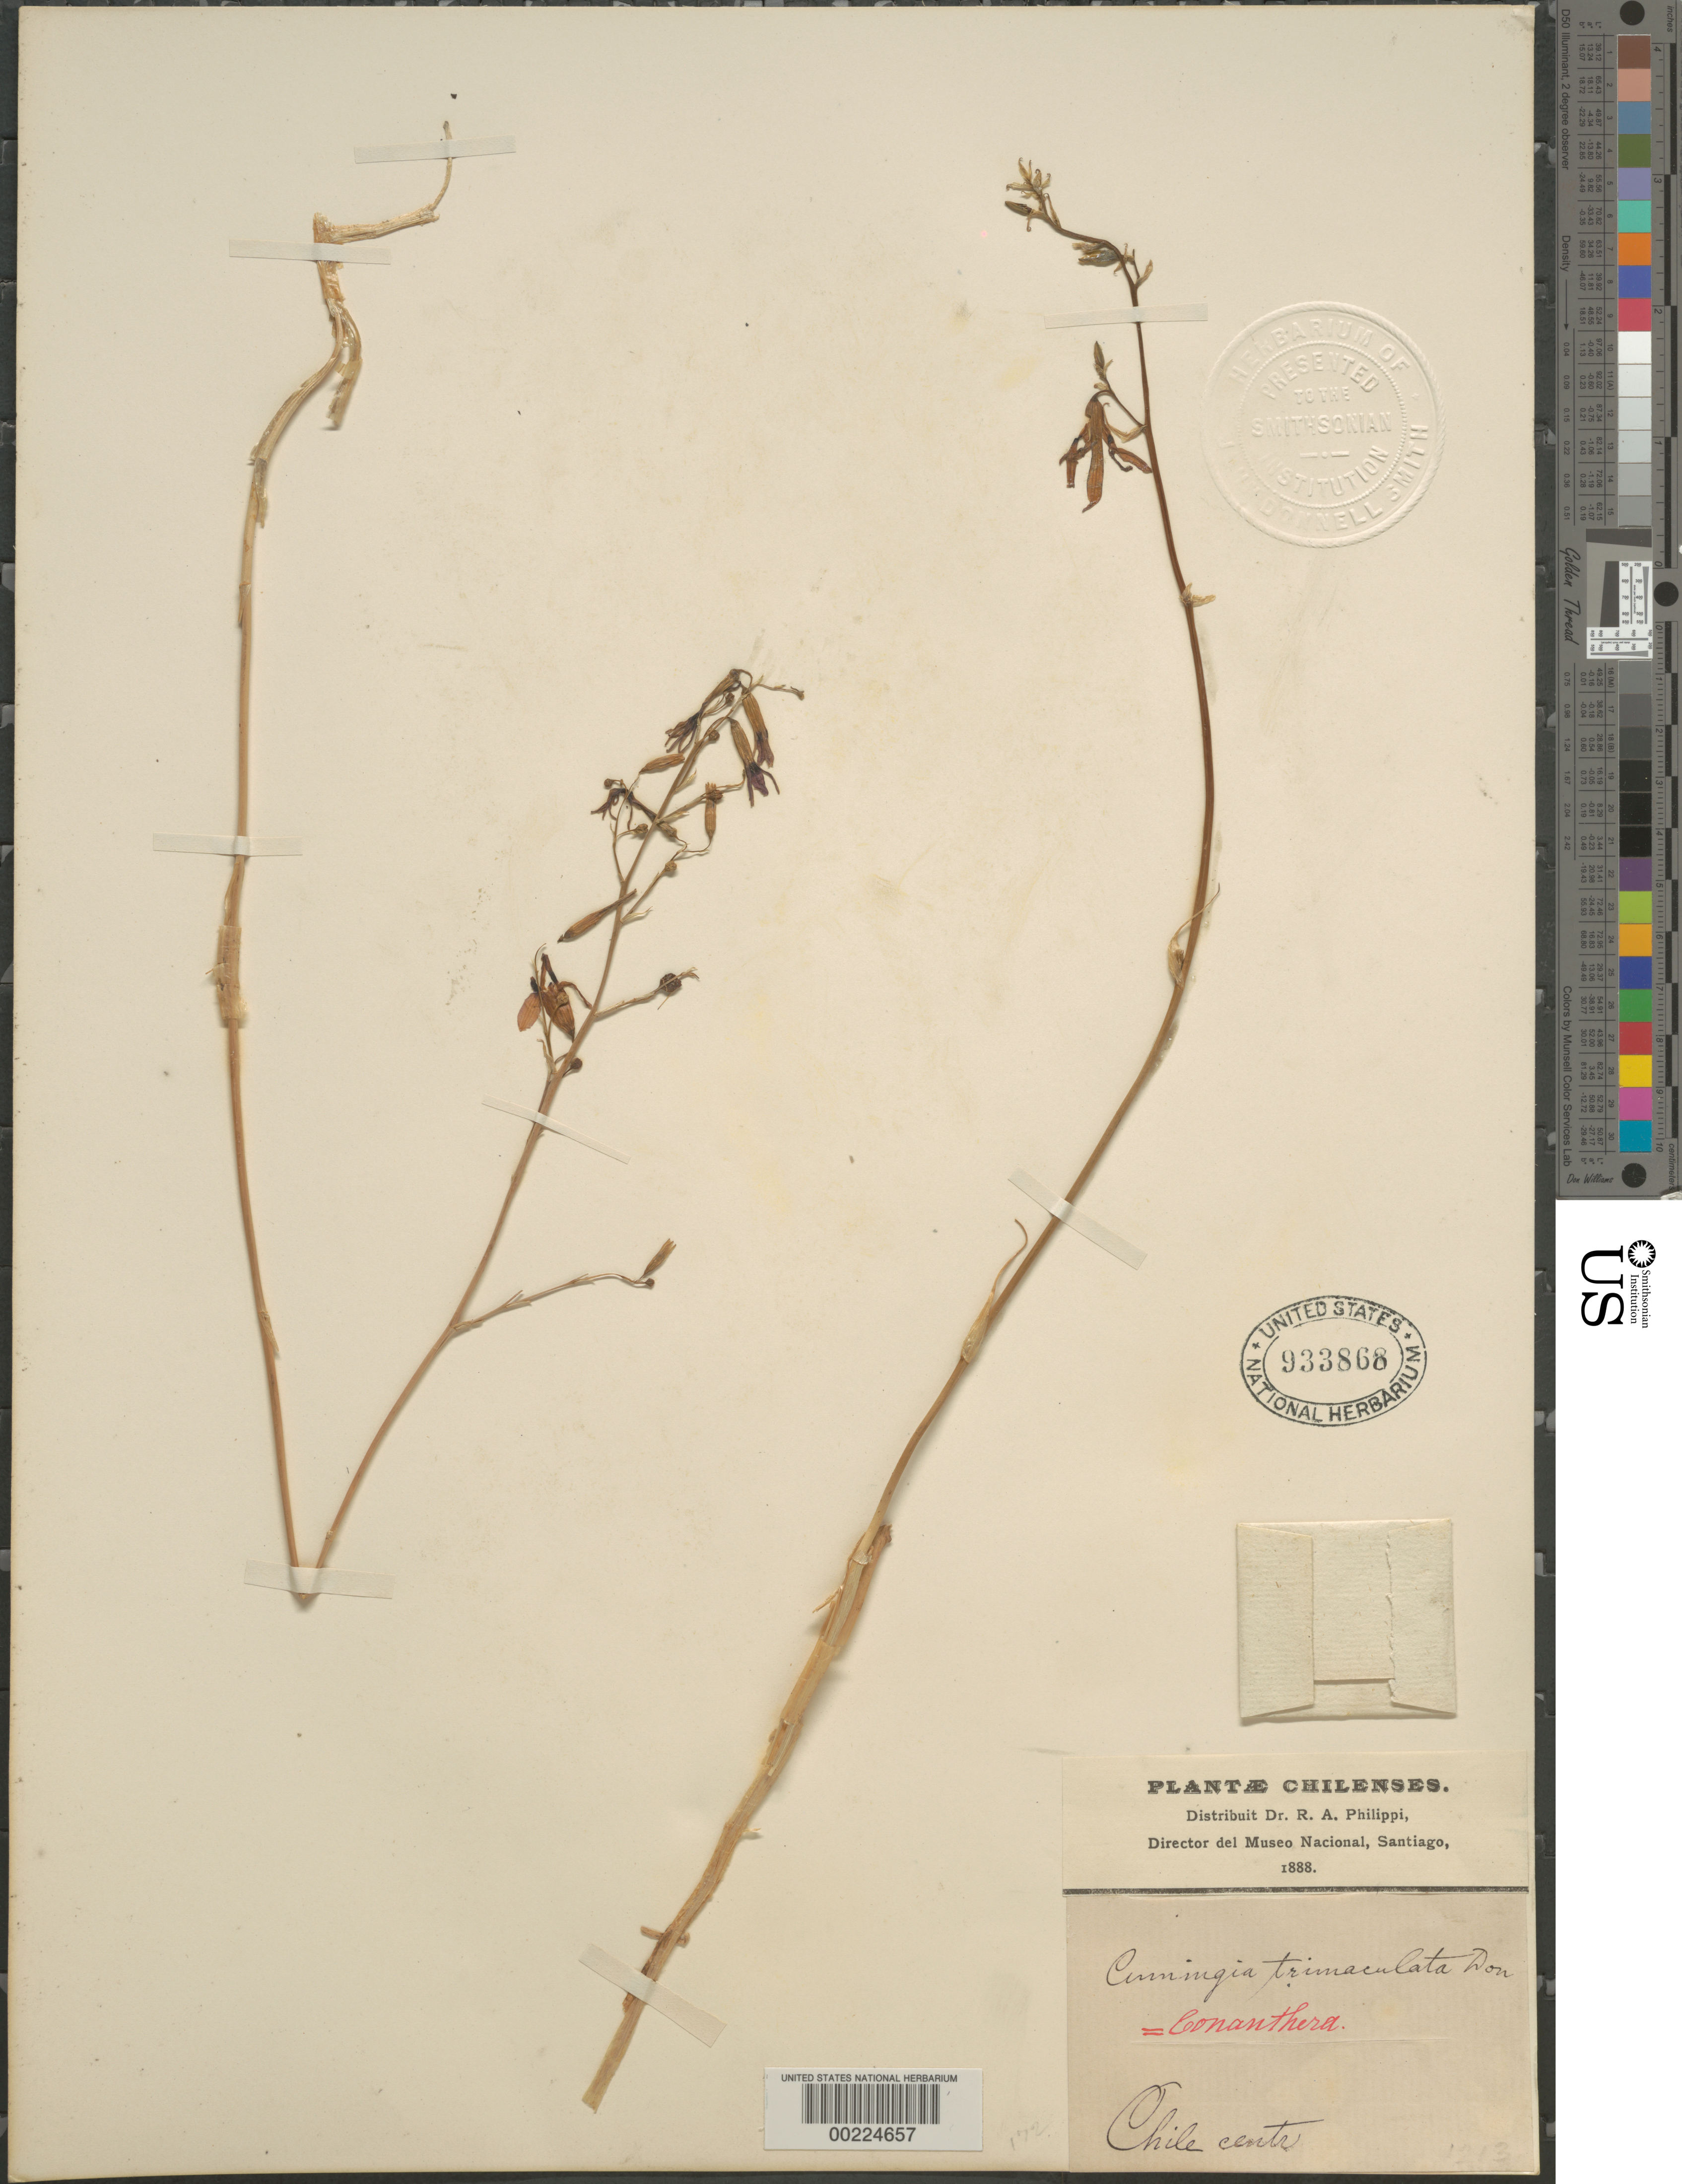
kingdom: Plantae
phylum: Tracheophyta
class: Liliopsida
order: Asparagales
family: Tecophilaeaceae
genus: Conanthera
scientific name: Conanthera trimaculata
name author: (D. Don) F. Meigen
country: Chile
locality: Chile centr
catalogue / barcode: US 933868